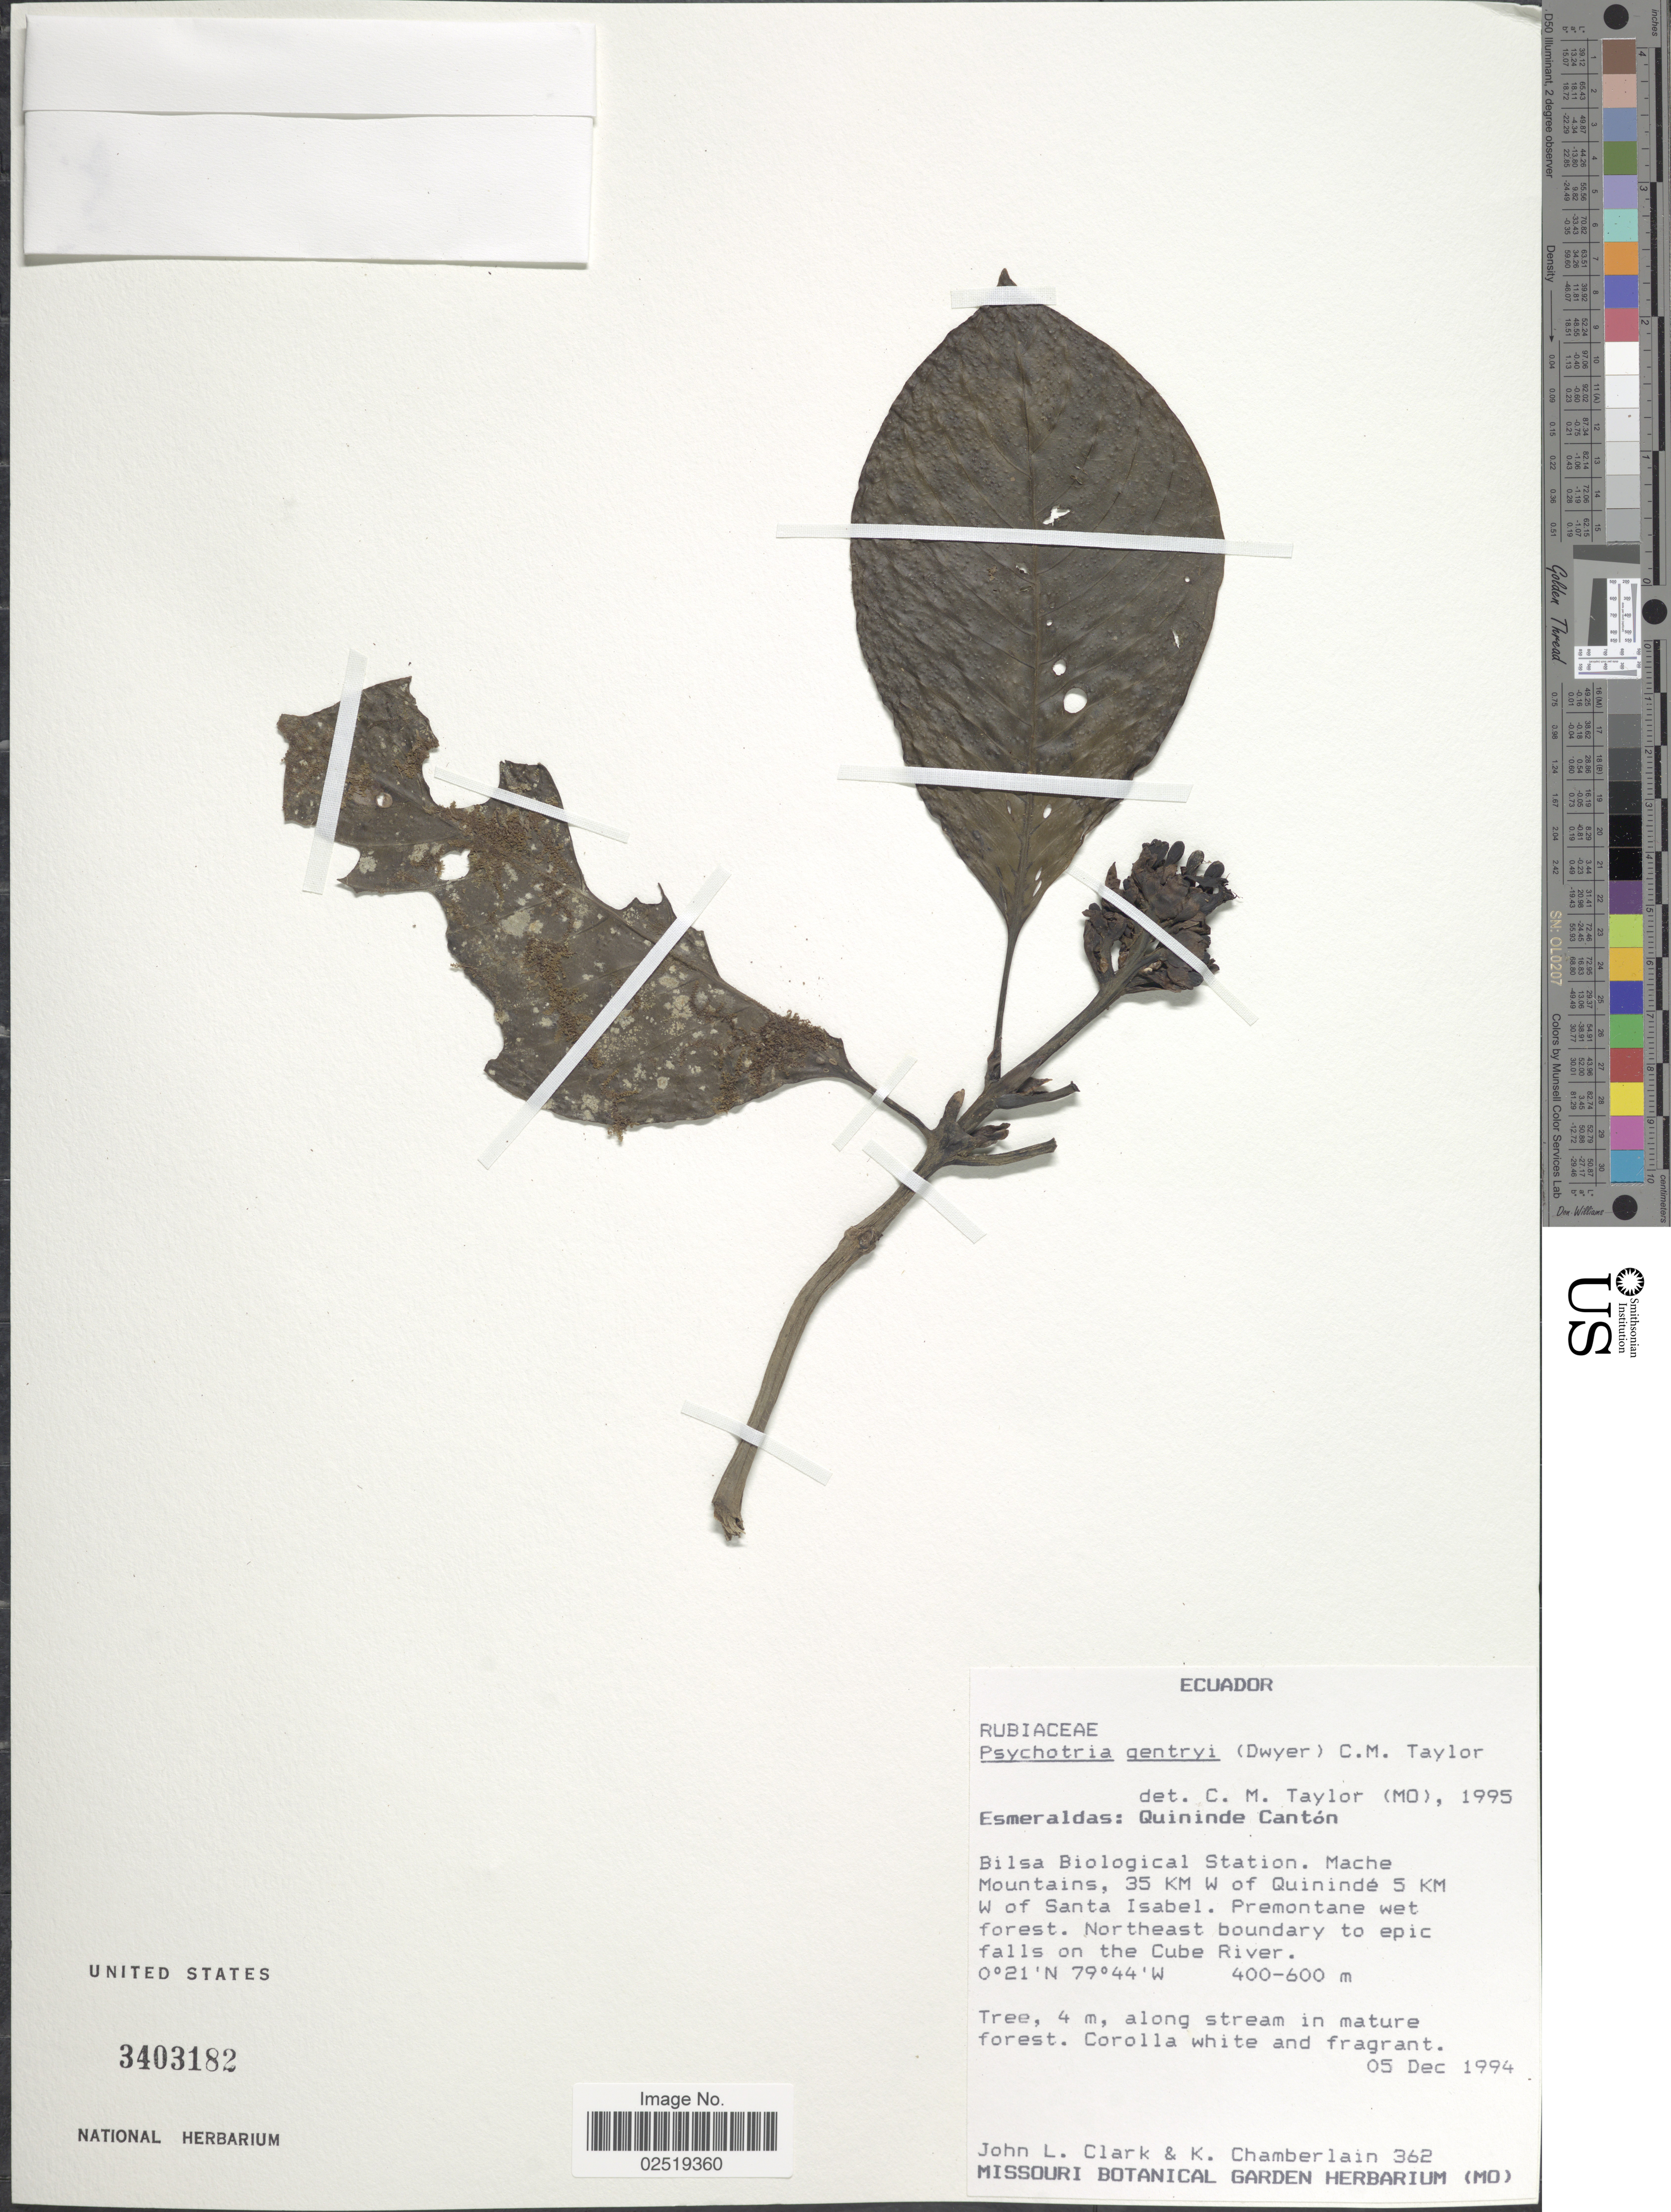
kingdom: Plantae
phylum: Tracheophyta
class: Magnoliopsida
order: Gentianales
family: Rubiaceae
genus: Psychotria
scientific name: Psychotria gentryi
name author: (Dwyer) C.M. Taylor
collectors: J. L. Clark & K. Chamberlain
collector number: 362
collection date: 1994-12-05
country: Ecuador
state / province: Esmeraldas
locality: Esmeraldas: Quininde Canton. Bilsa Biological Station. Mache Mountains, 35 KM W of Quininde 5 KM W of Santa Isabel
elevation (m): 400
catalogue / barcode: US 3403182